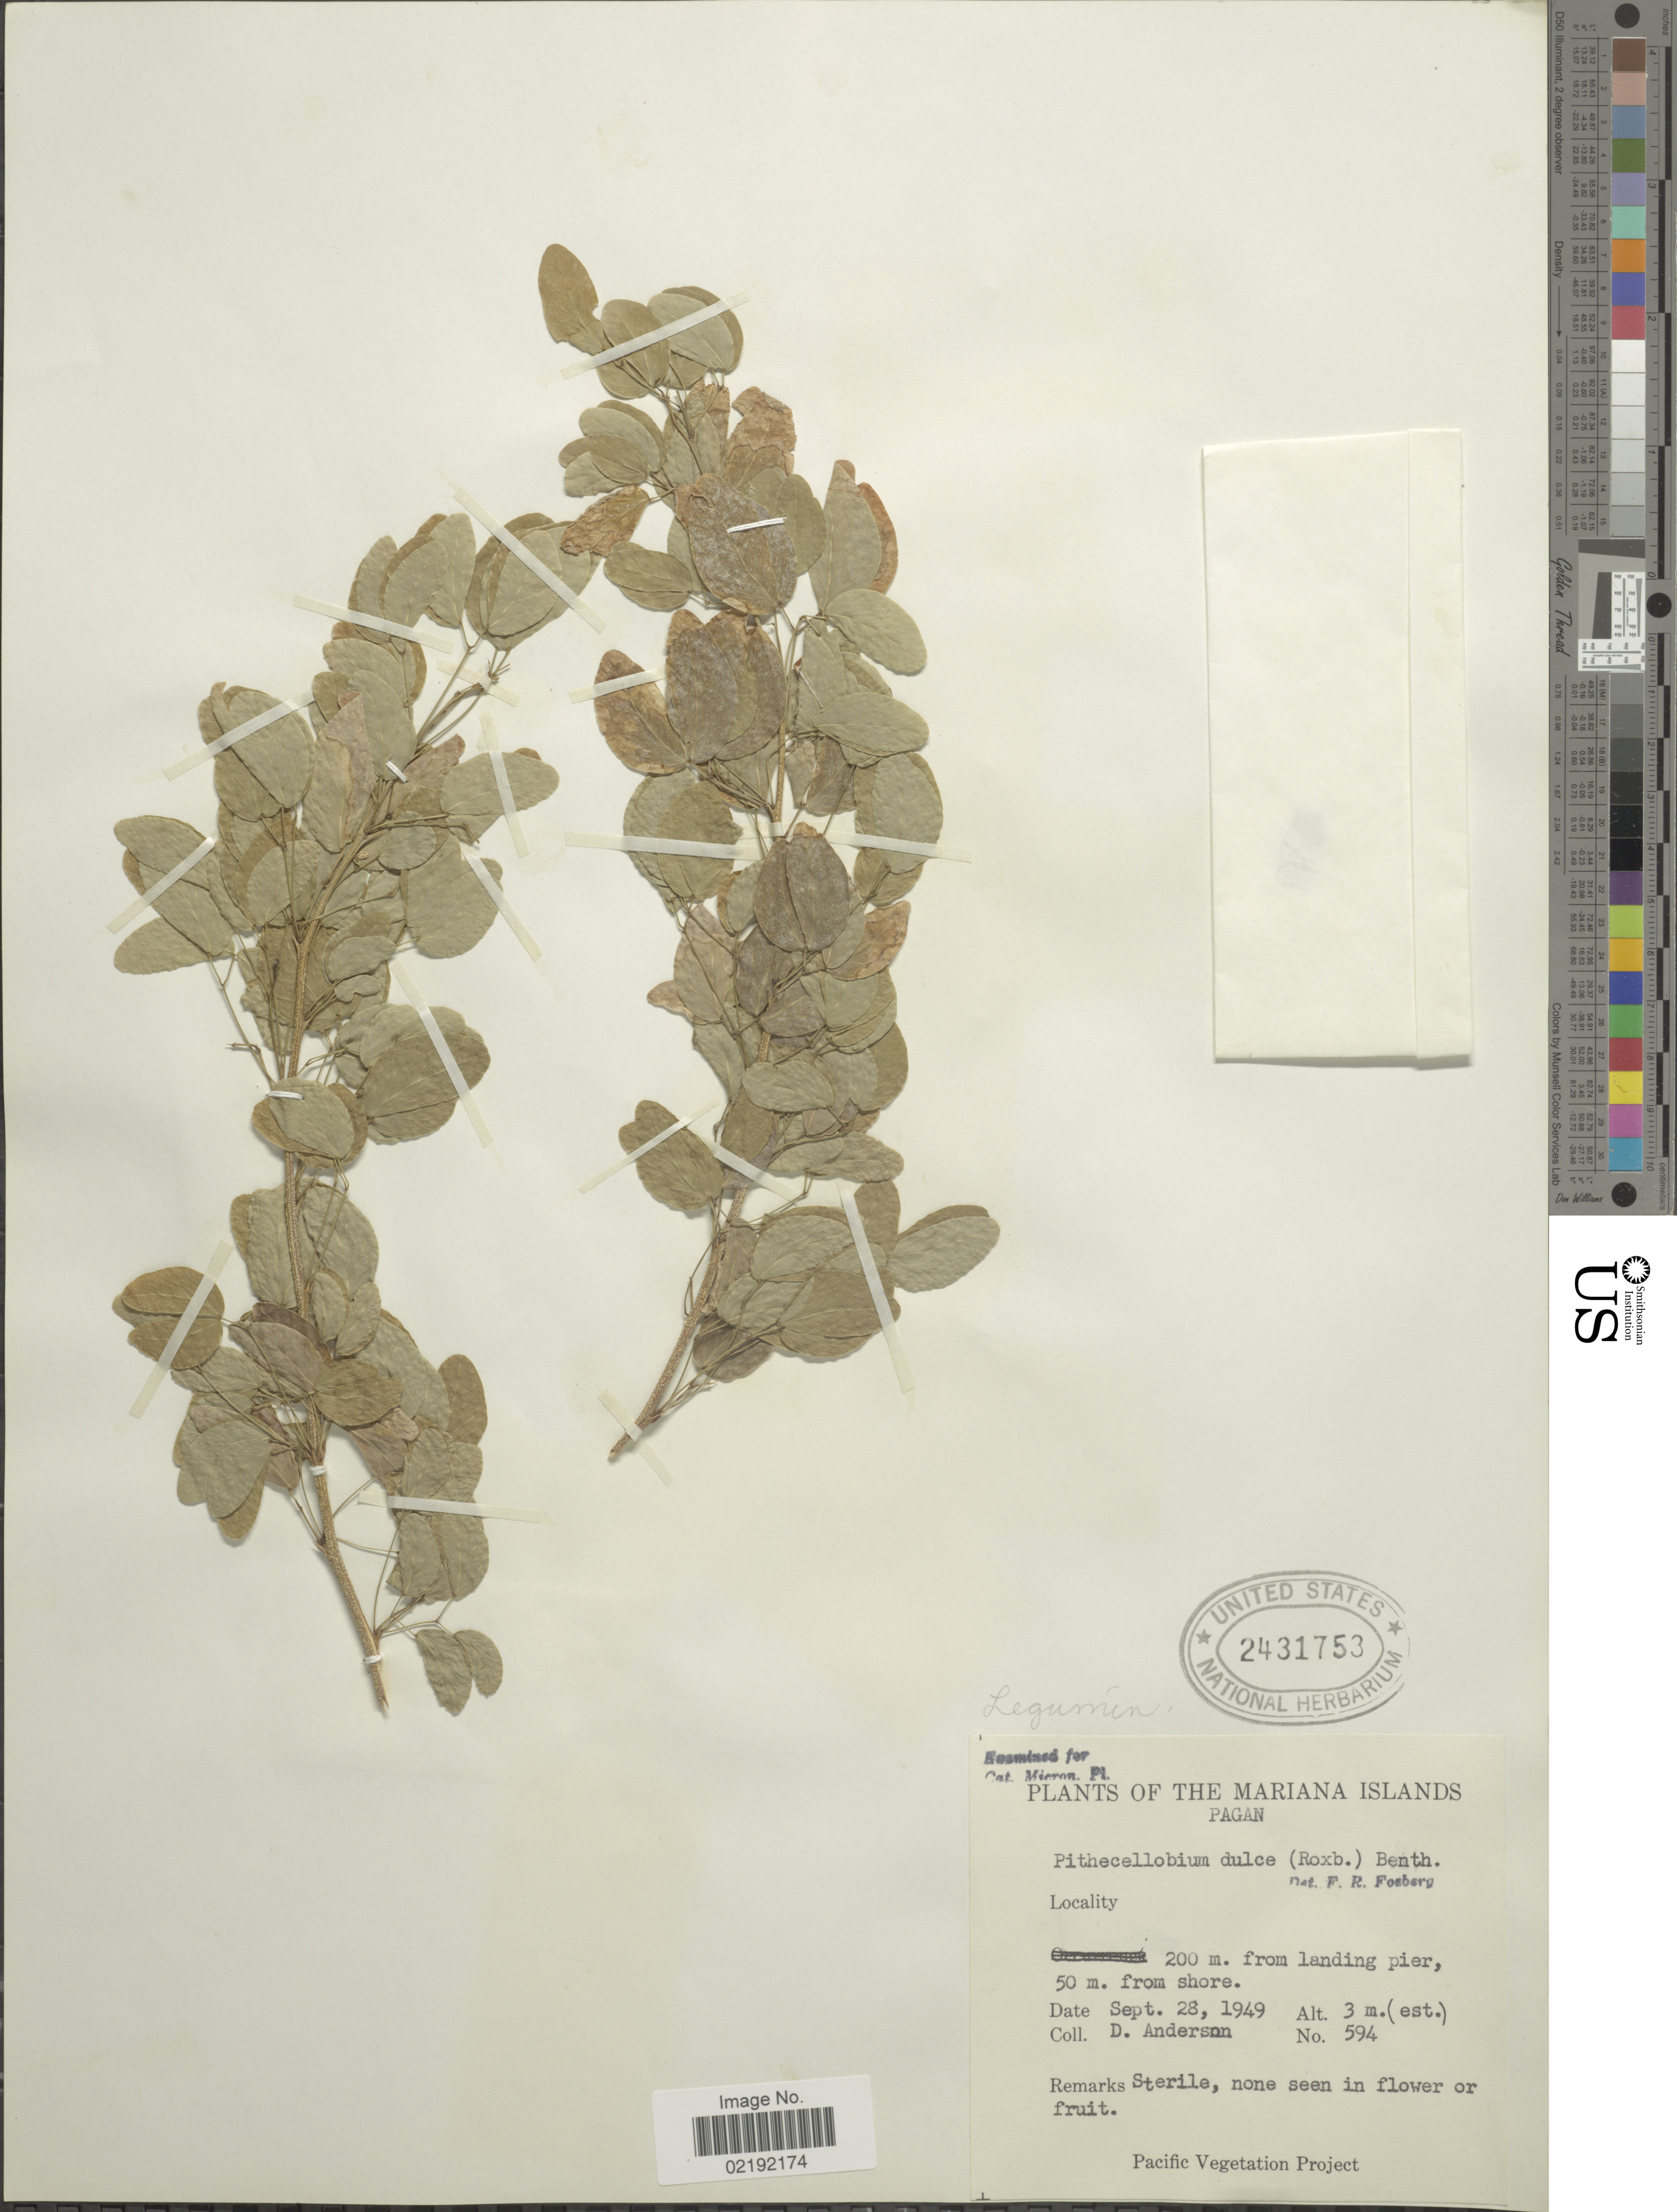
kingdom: Plantae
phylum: Tracheophyta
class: Magnoliopsida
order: Fabales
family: Fabaceae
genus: Pithecellobium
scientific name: Pithecellobium dulce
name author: (Roxb.) Benth.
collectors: D. Anderson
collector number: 594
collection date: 1949-09-28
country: Northern Mariana Islands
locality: Mariana Islands. Pagan.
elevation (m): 3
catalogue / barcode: US 2431753